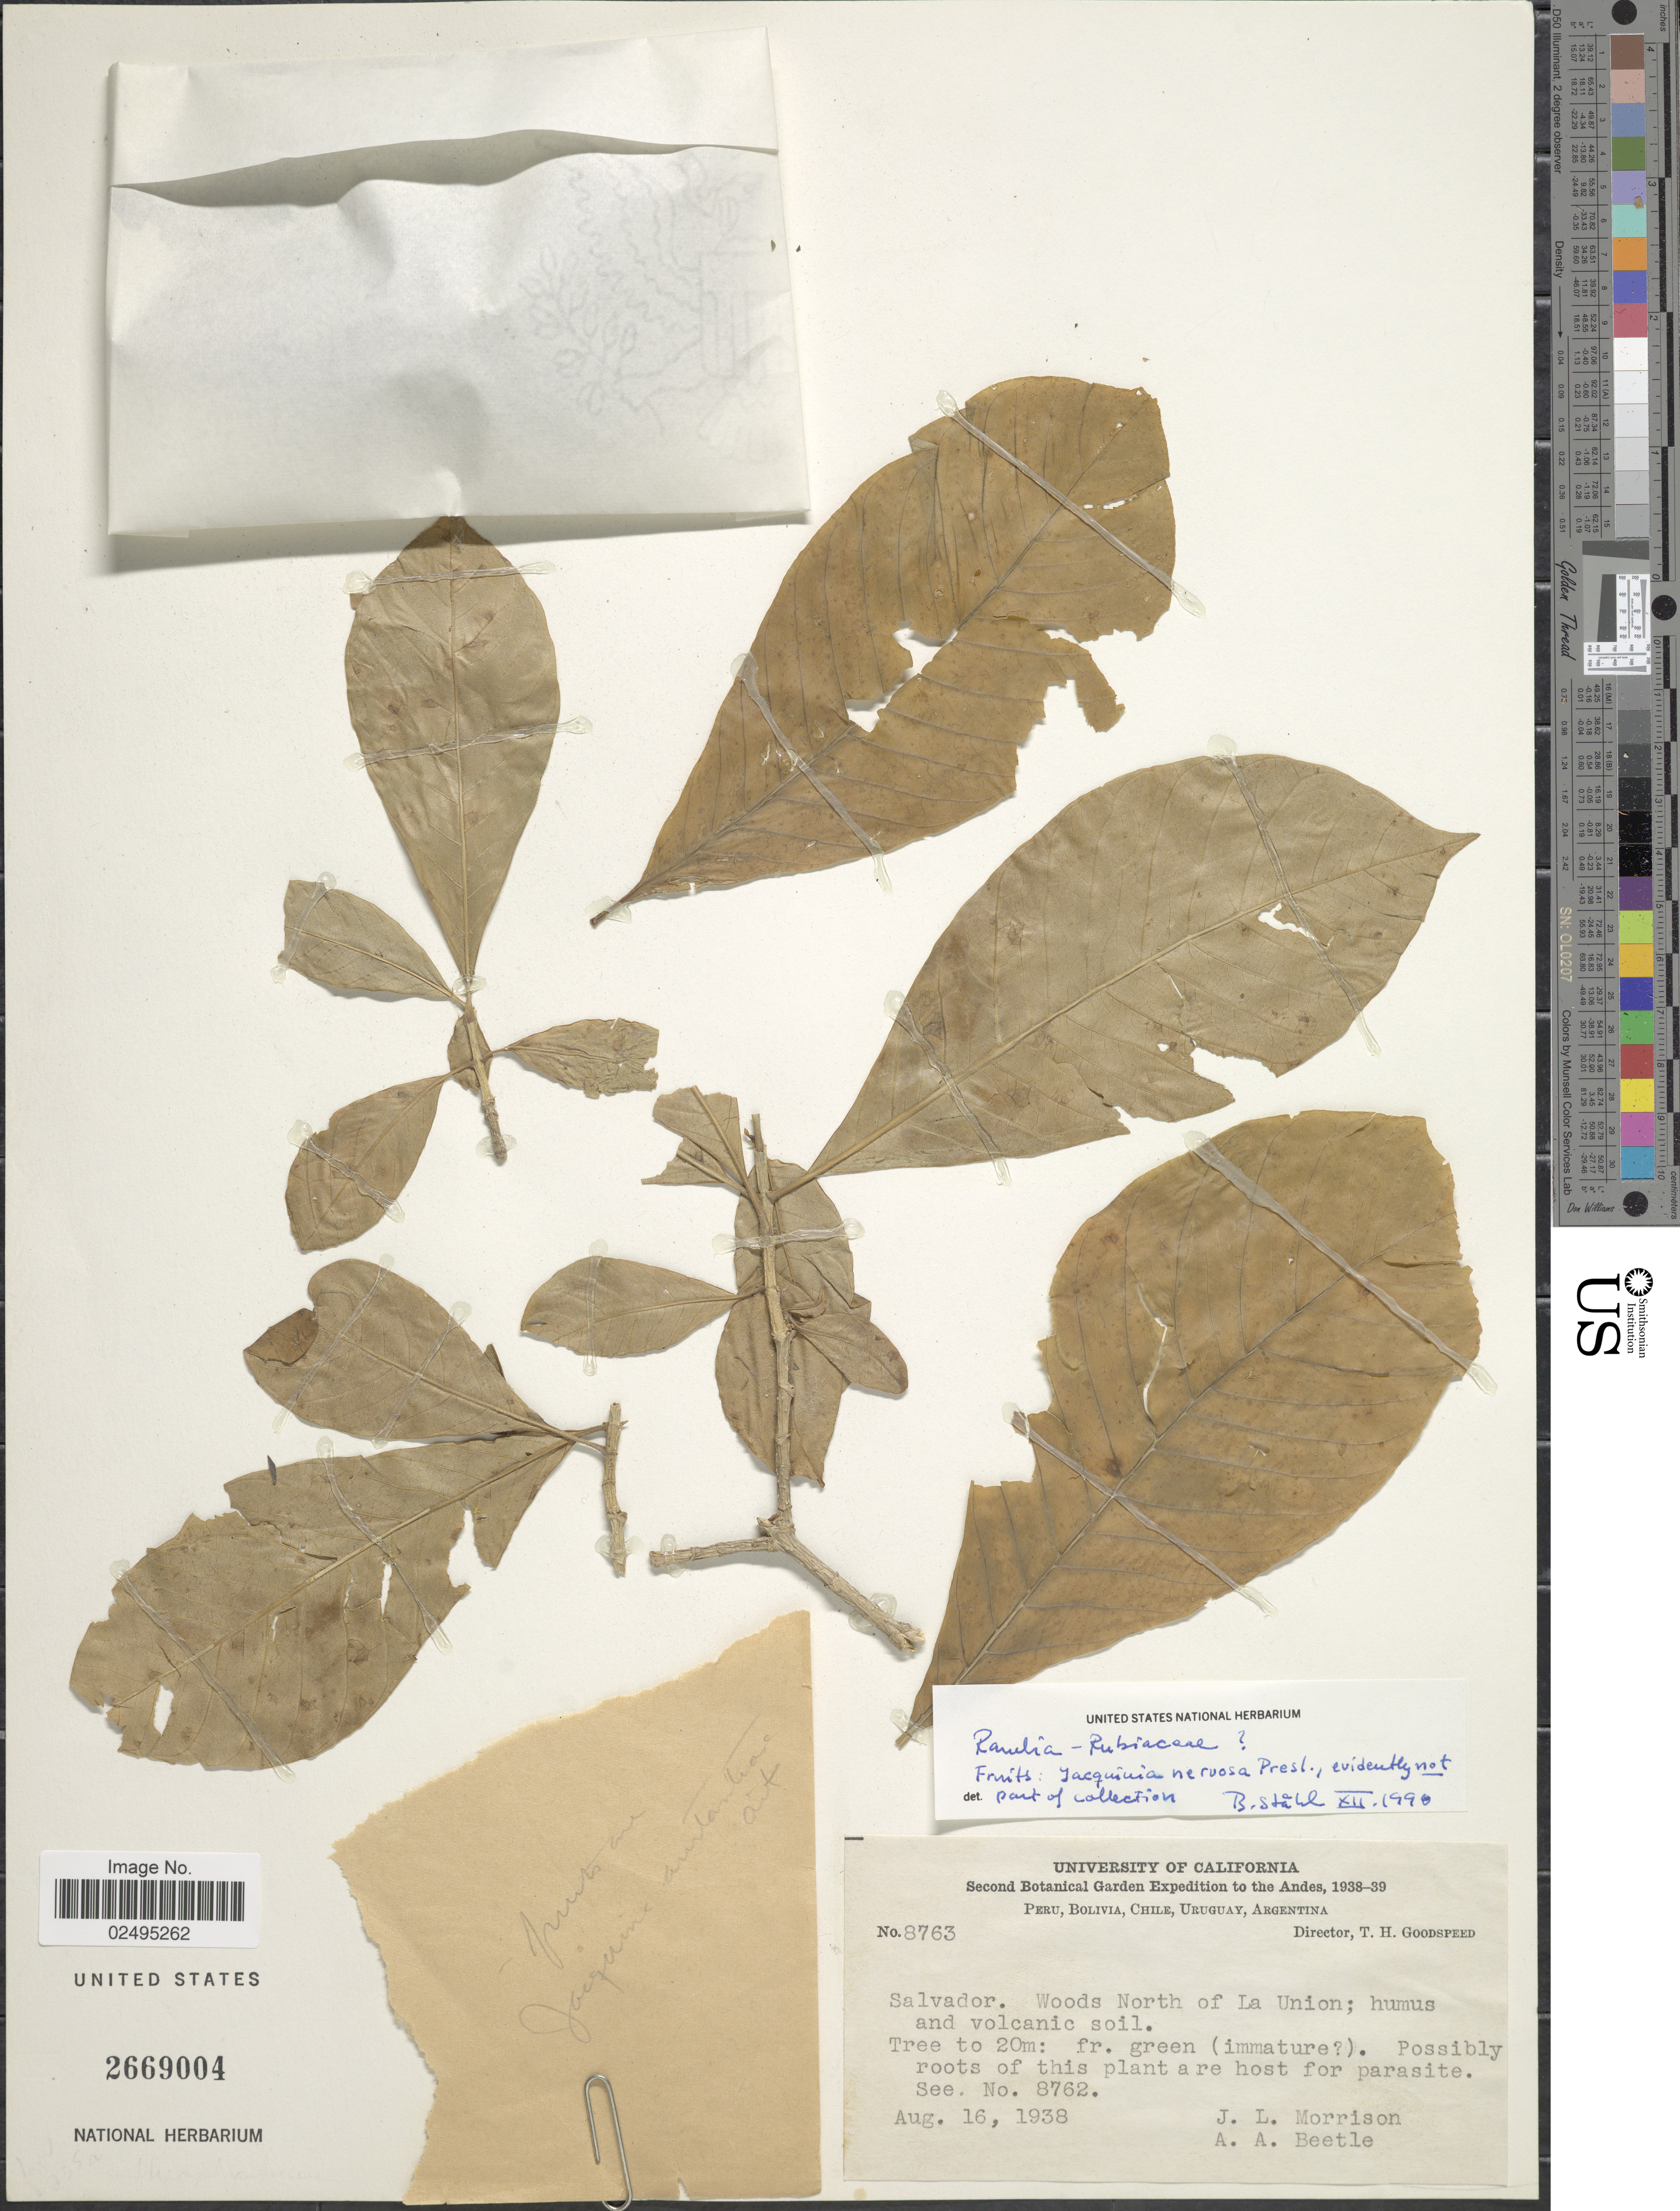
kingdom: Plantae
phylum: Tracheophyta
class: Magnoliopsida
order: Gentianales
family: Rubiaceae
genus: Randia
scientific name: Randia sp.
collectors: J. Morrison & A. A. Beetle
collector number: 8763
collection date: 1938-08-16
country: El Salvador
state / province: La Union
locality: Salvador, Woods North of La Union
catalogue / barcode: US 2669004